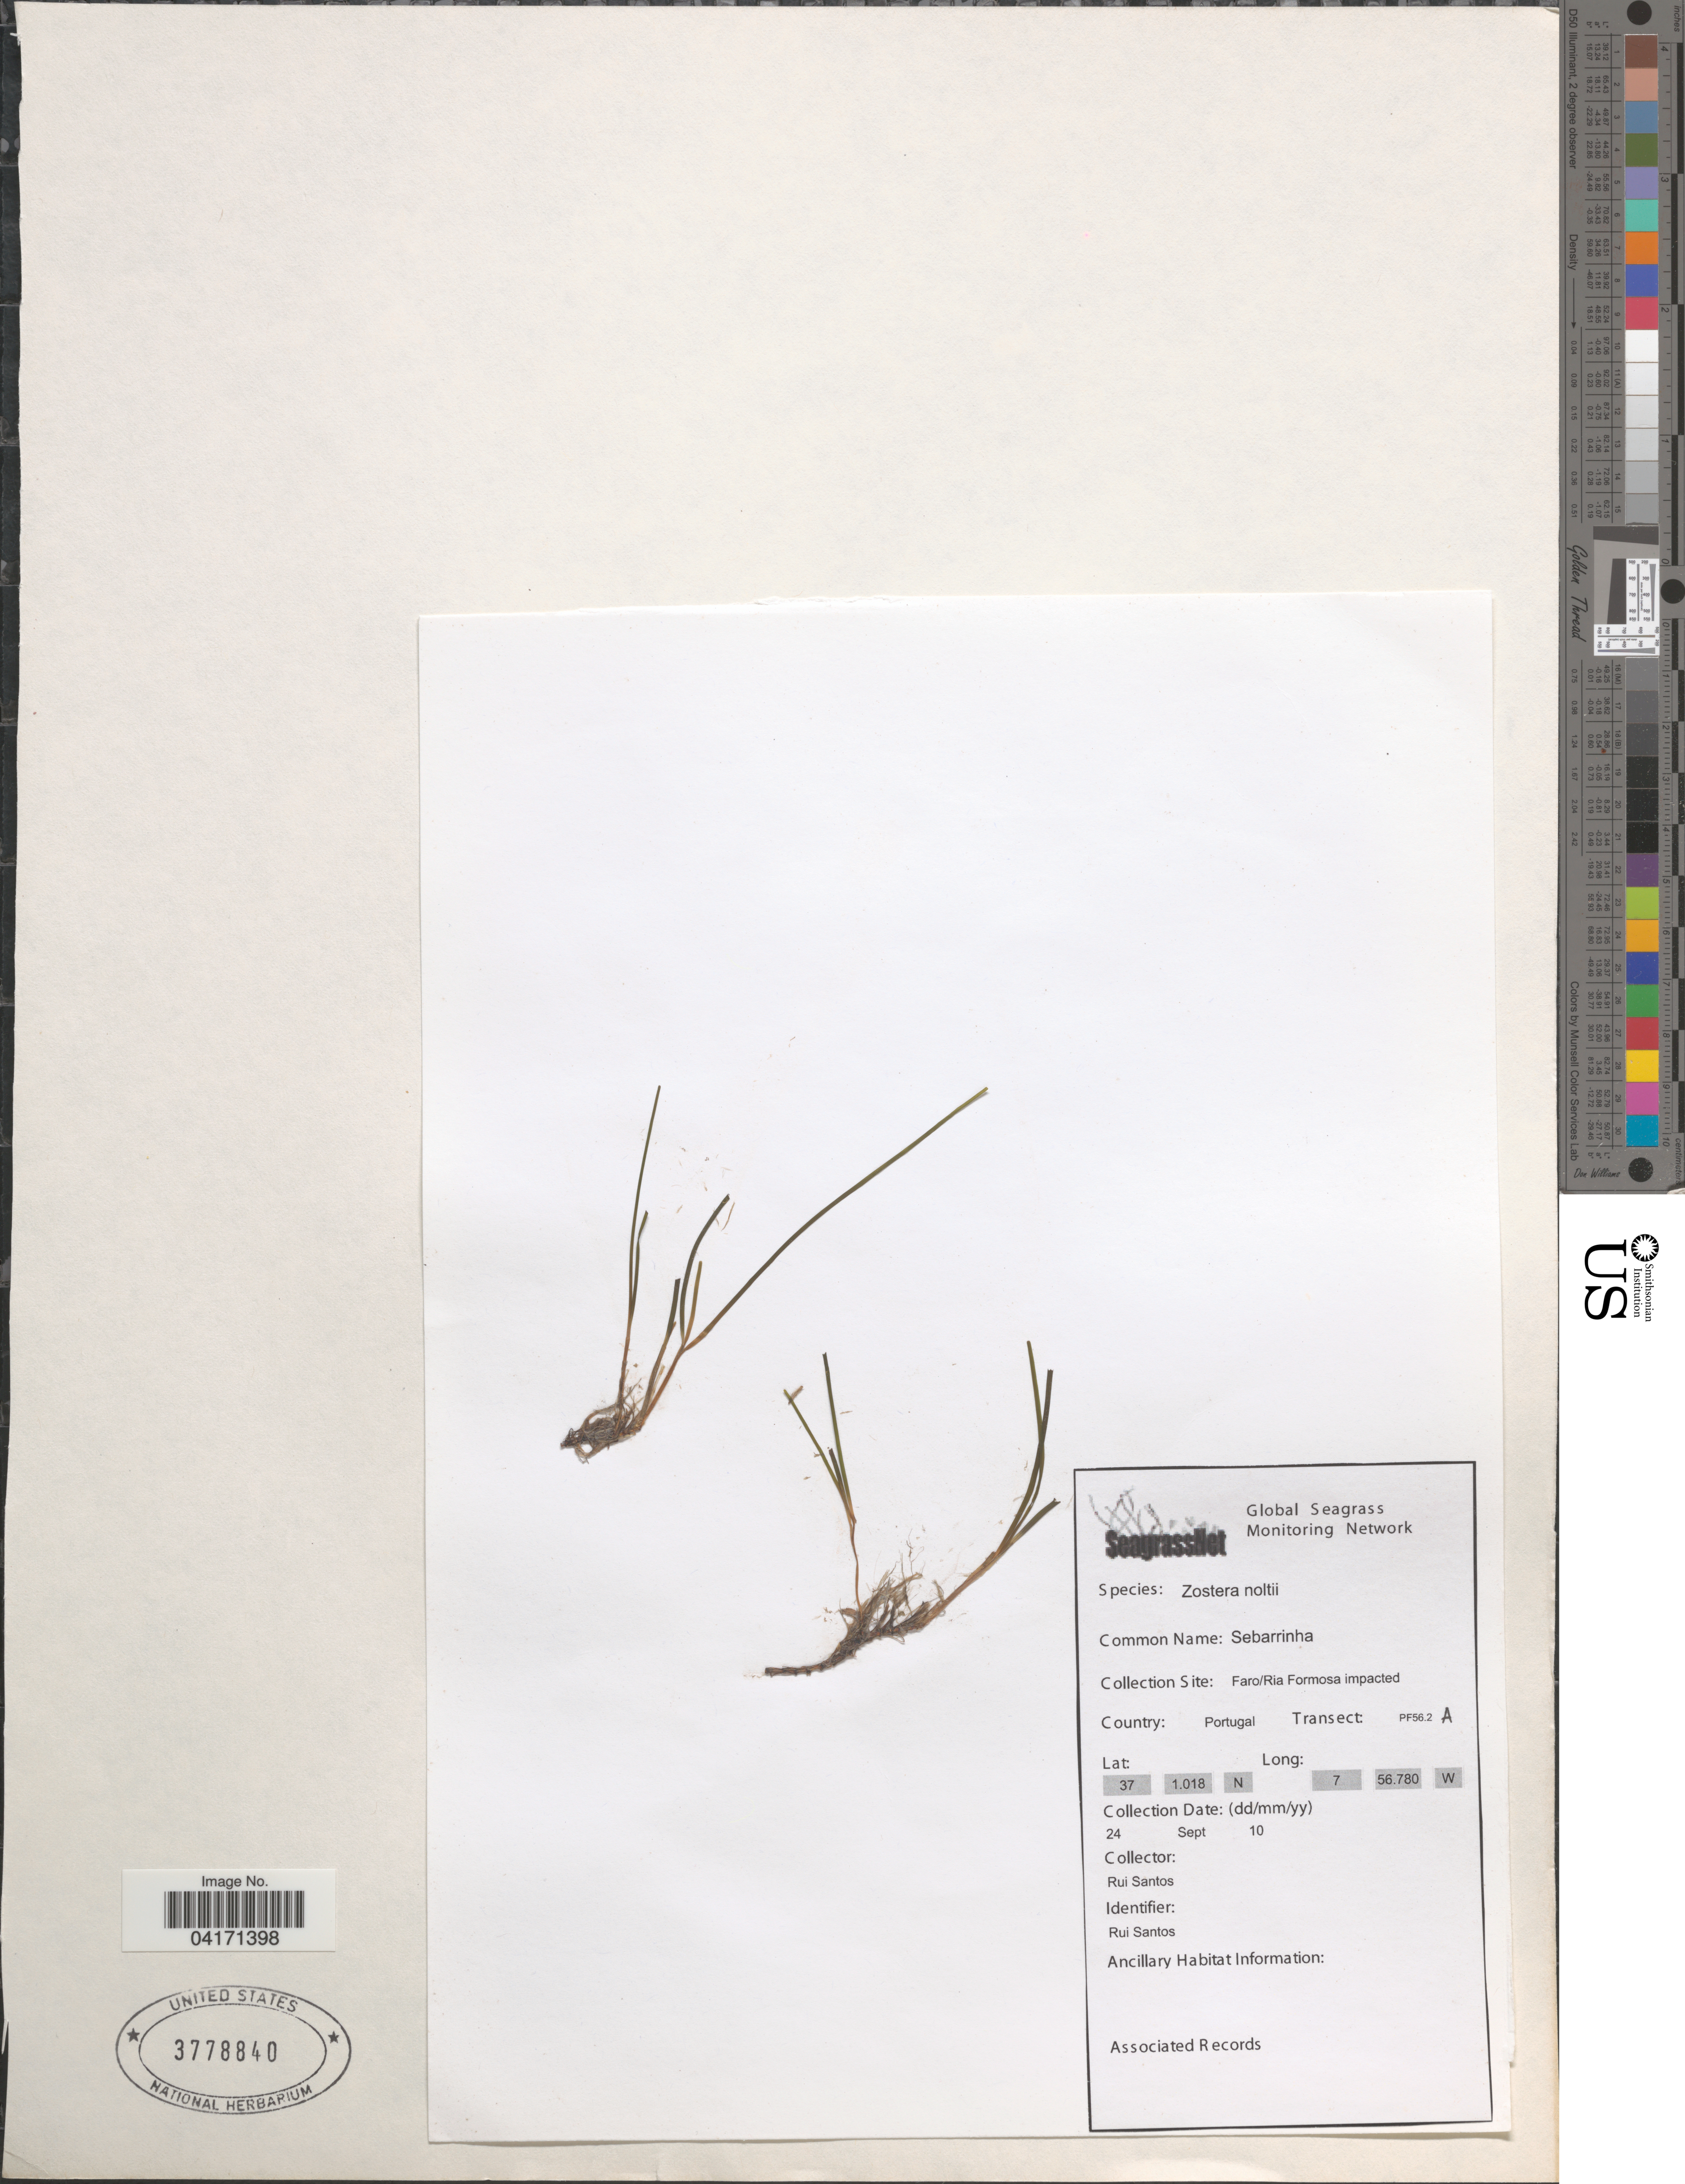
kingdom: Plantae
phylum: Tracheophyta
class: Liliopsida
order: Alismatales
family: Zosteraceae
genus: Zostera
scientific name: Zostera noltii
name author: Hornem.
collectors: R. Santos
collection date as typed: Transcribed d/m/y: 24/9/10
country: Portugal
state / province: Faro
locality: Ria Formosa impacted. Transect: PF56.2 A.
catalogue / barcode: US 3778840